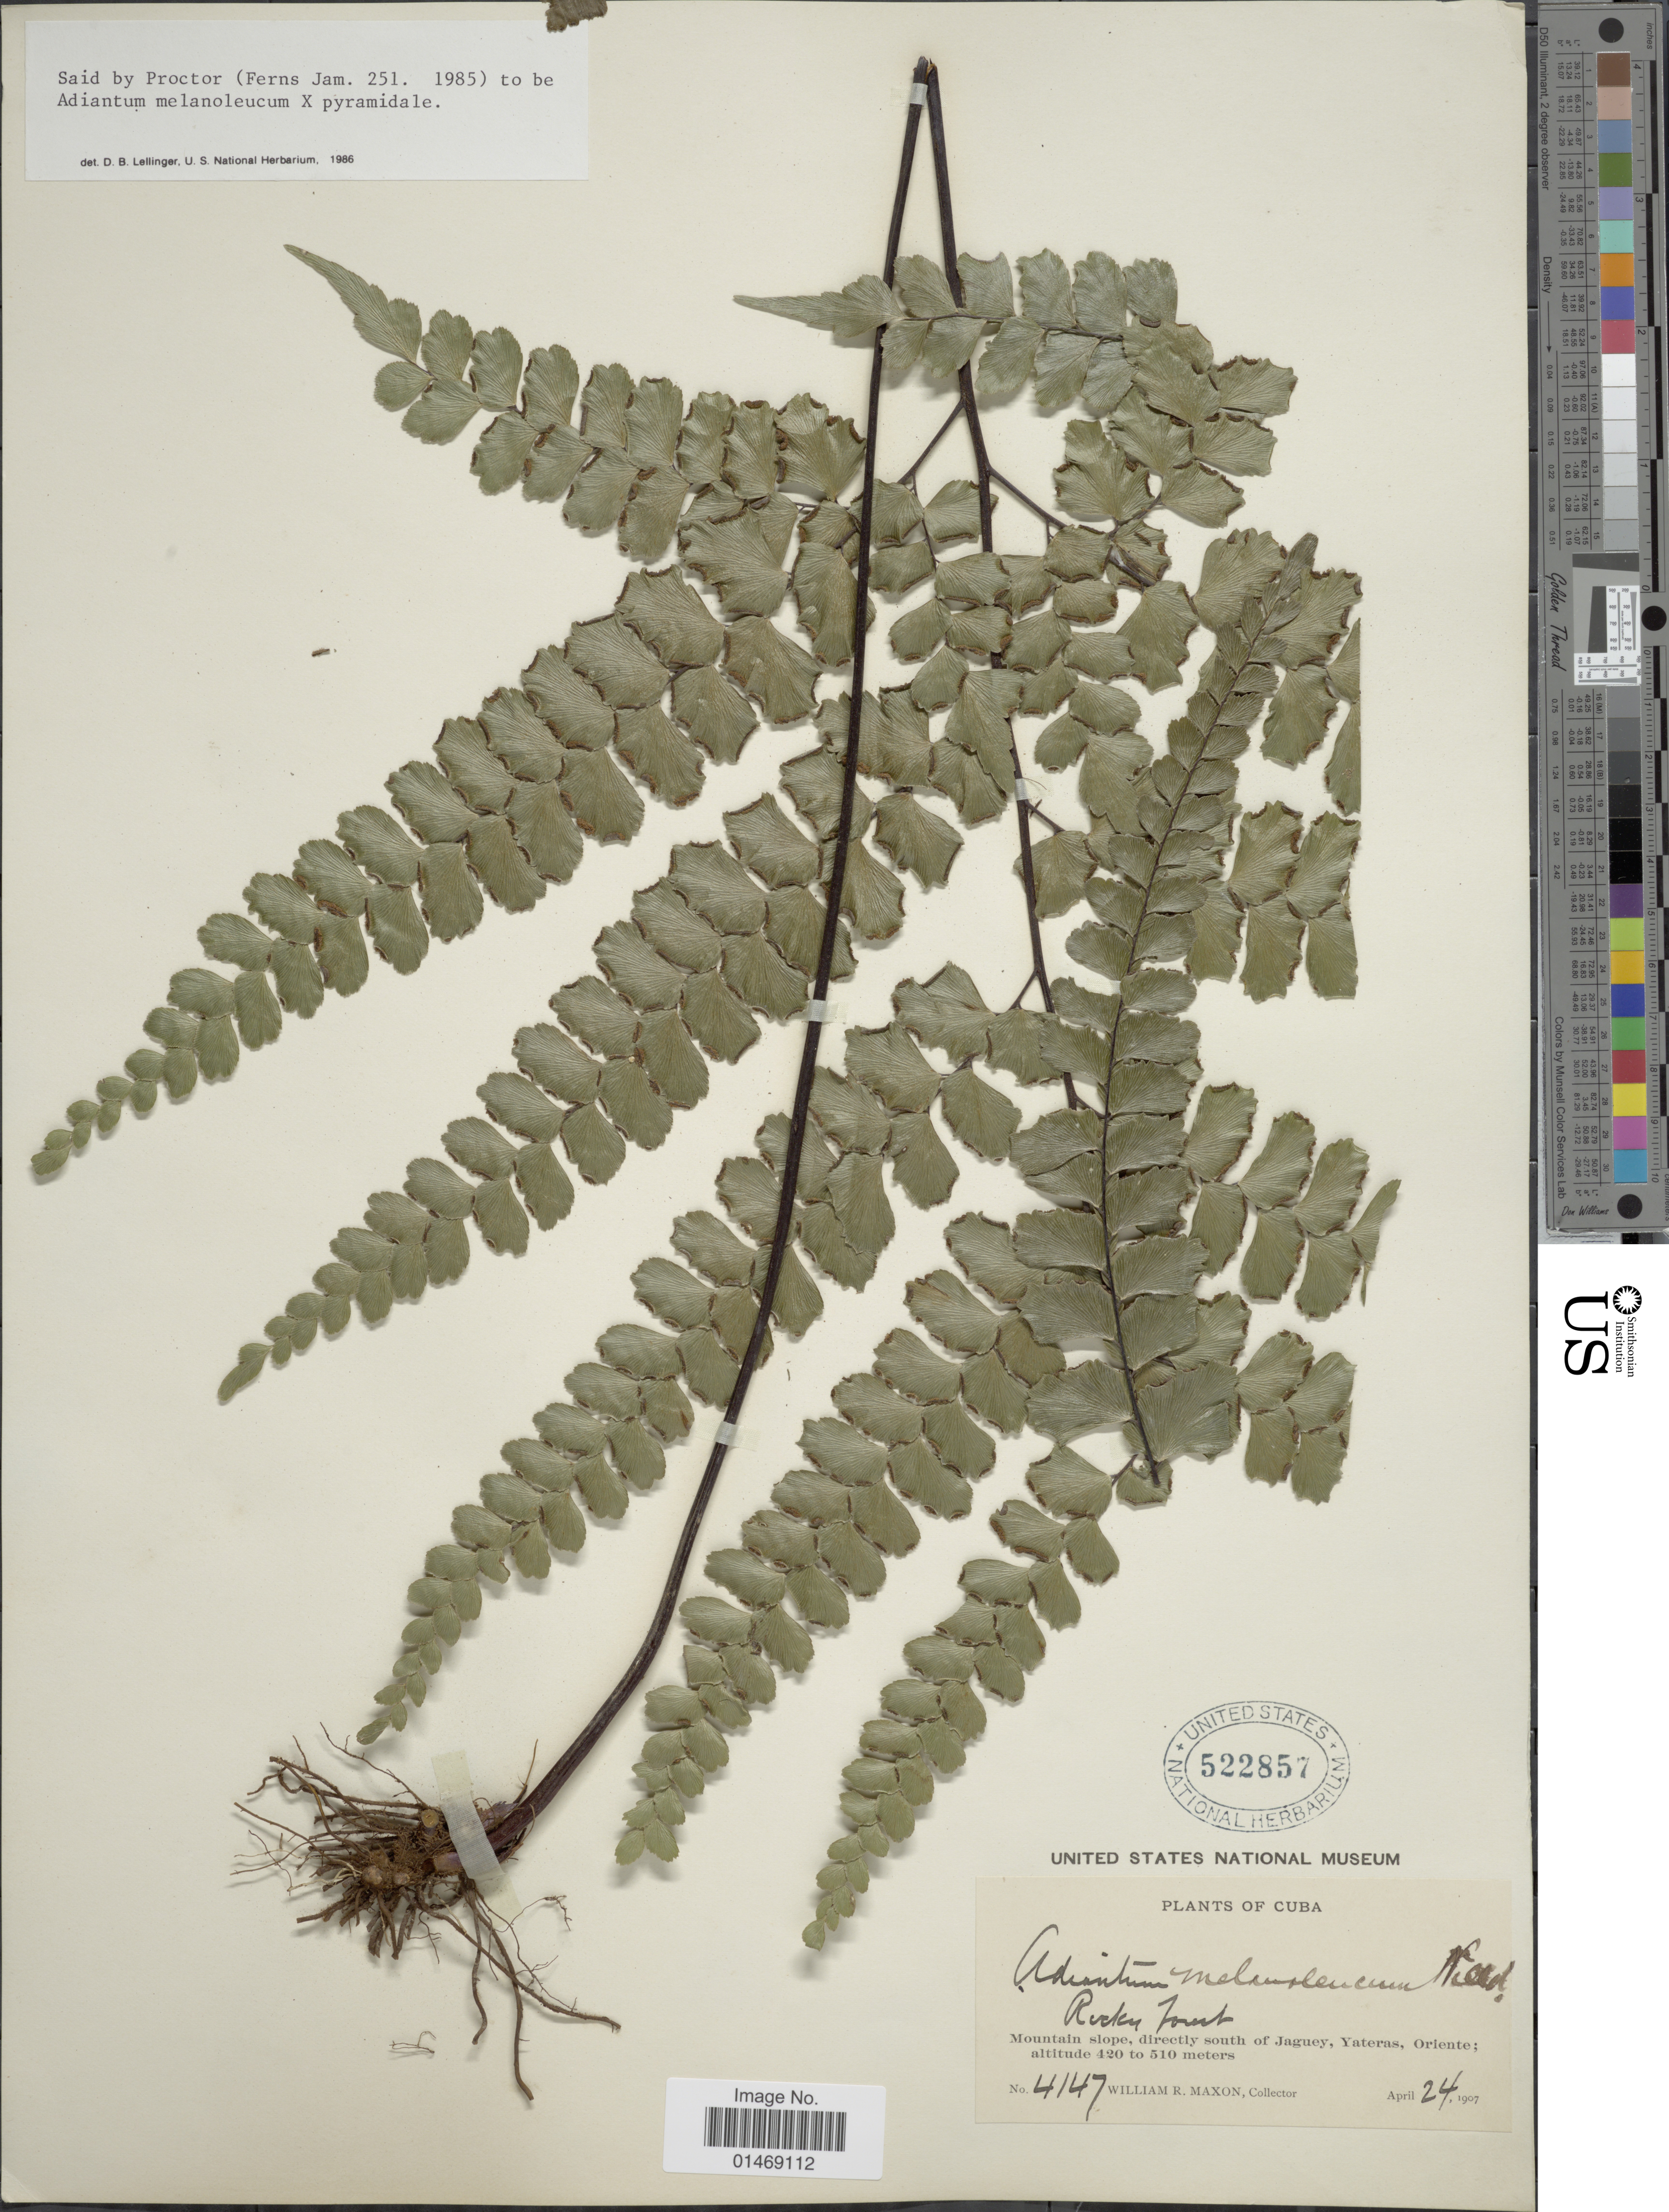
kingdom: Plantae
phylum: Tracheophyta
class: Polypodiopsida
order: Polypodiales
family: Pteridaceae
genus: Adiantum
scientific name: Adiantum melanoleucum x A. pyramidale (L.) Willd.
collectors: W. R. Maxon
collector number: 4147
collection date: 1907-04-24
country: Cuba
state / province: Oriente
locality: Mountain slope, directly south of Jaguey, Yateras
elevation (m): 420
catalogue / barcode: US 522857